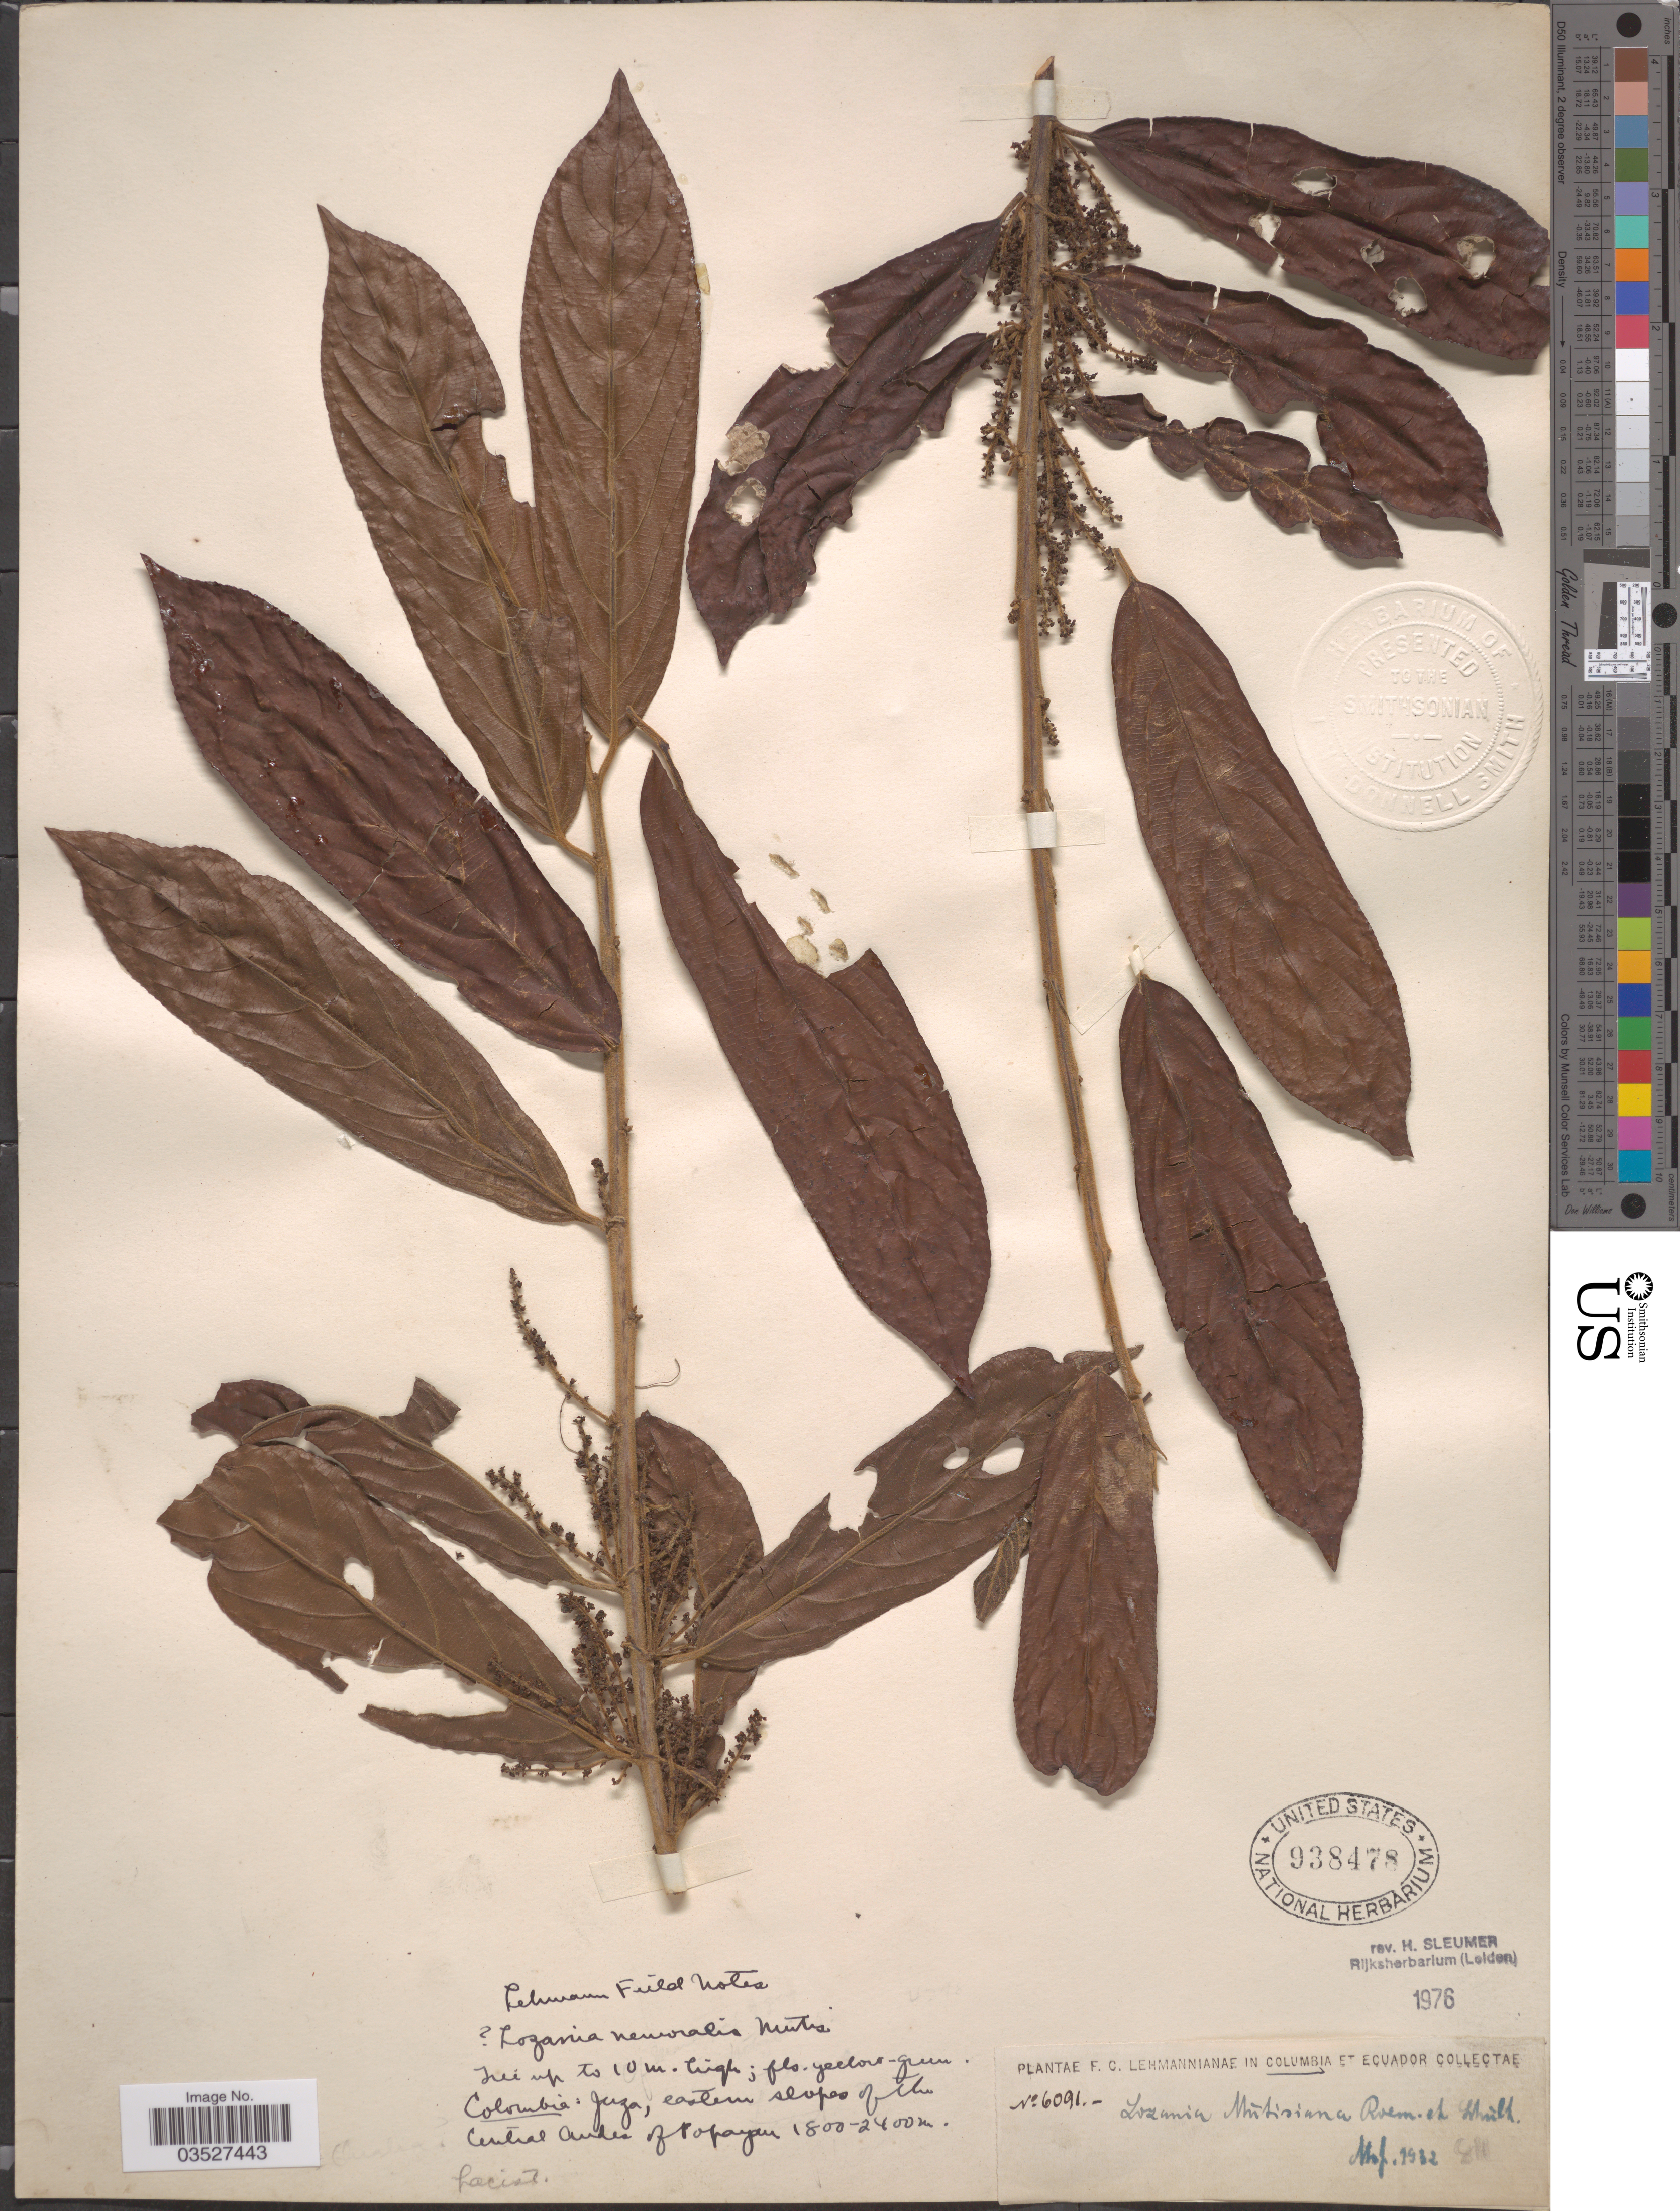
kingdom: Plantae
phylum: Tracheophyta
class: Magnoliopsida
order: Malpighiales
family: Lacistemataceae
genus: Lozania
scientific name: Lozania mutisiana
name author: Schult. in Roem. & Schult.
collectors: F. C. Lehmann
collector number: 6091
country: Colombia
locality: Inza, eastern slopes of the Central Andes of Popayan.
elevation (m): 1800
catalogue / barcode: US 938478